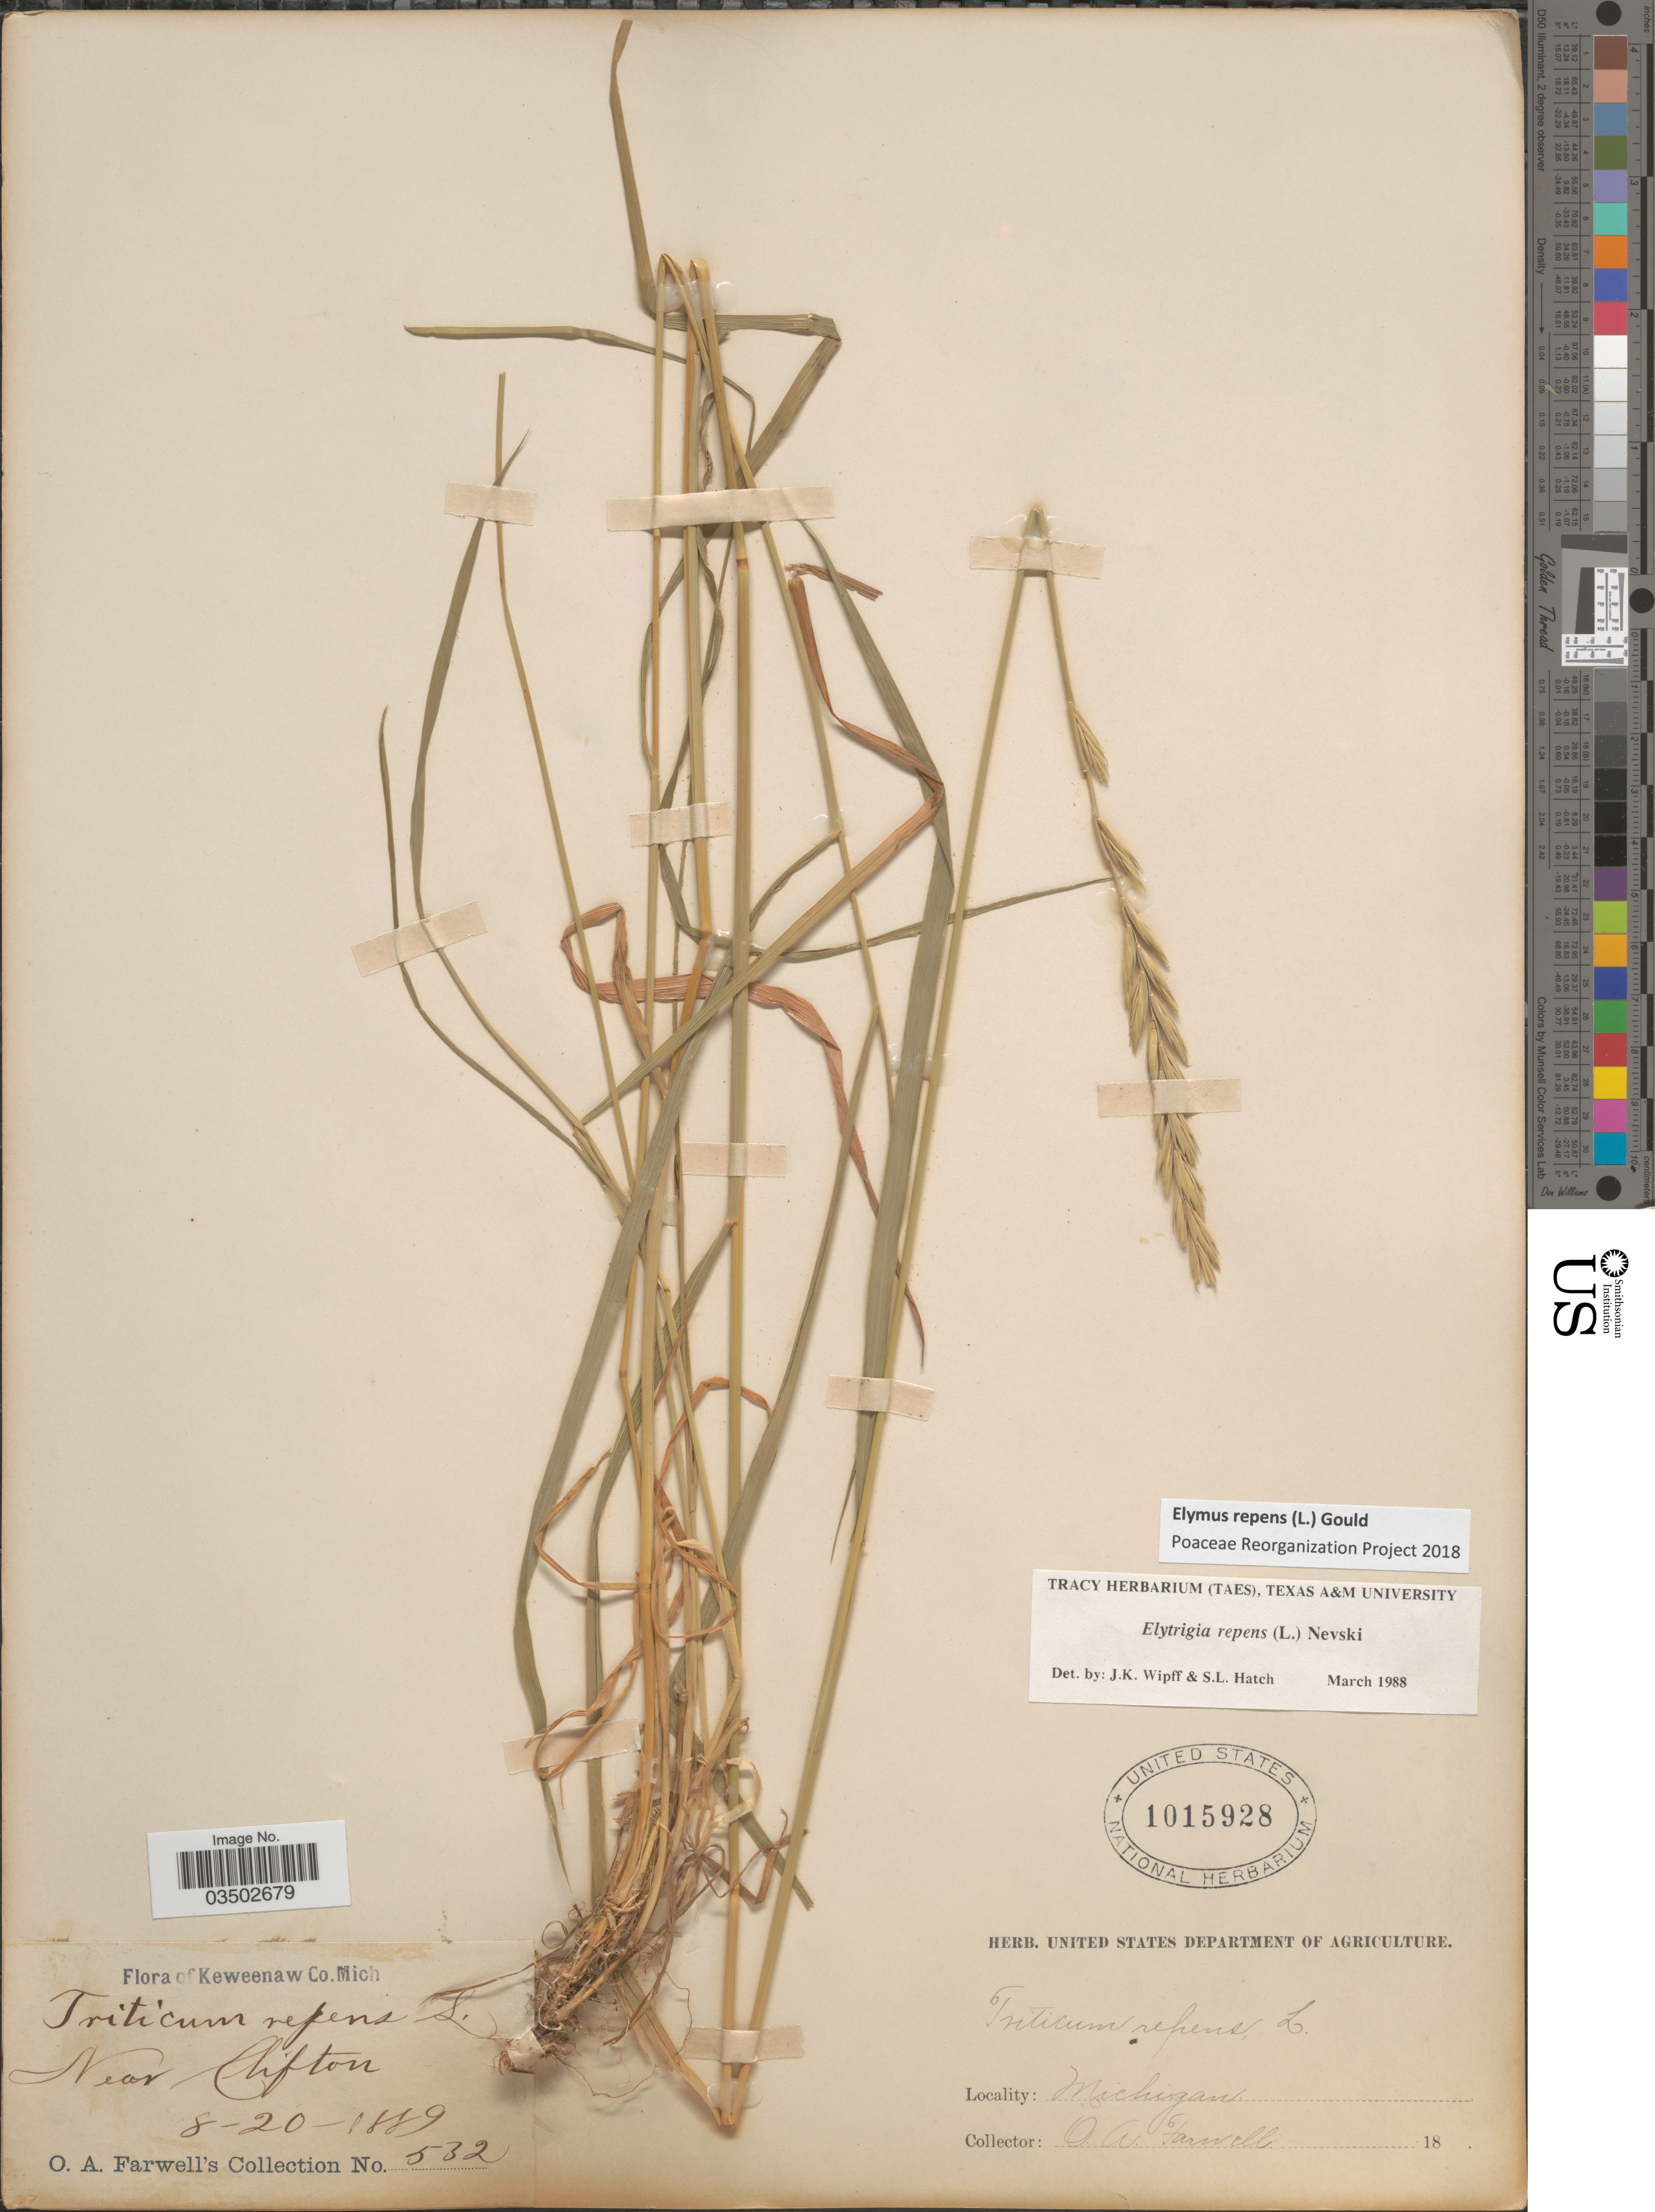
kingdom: Plantae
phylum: Tracheophyta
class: Liliopsida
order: Poales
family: Poaceae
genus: Elymus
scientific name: Elymus repens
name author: (L.) Gould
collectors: O. Farwell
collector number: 532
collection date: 1889-08-20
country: United States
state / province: Michigan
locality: Keweenaw Co. Near Clifton.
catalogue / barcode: US 1015928